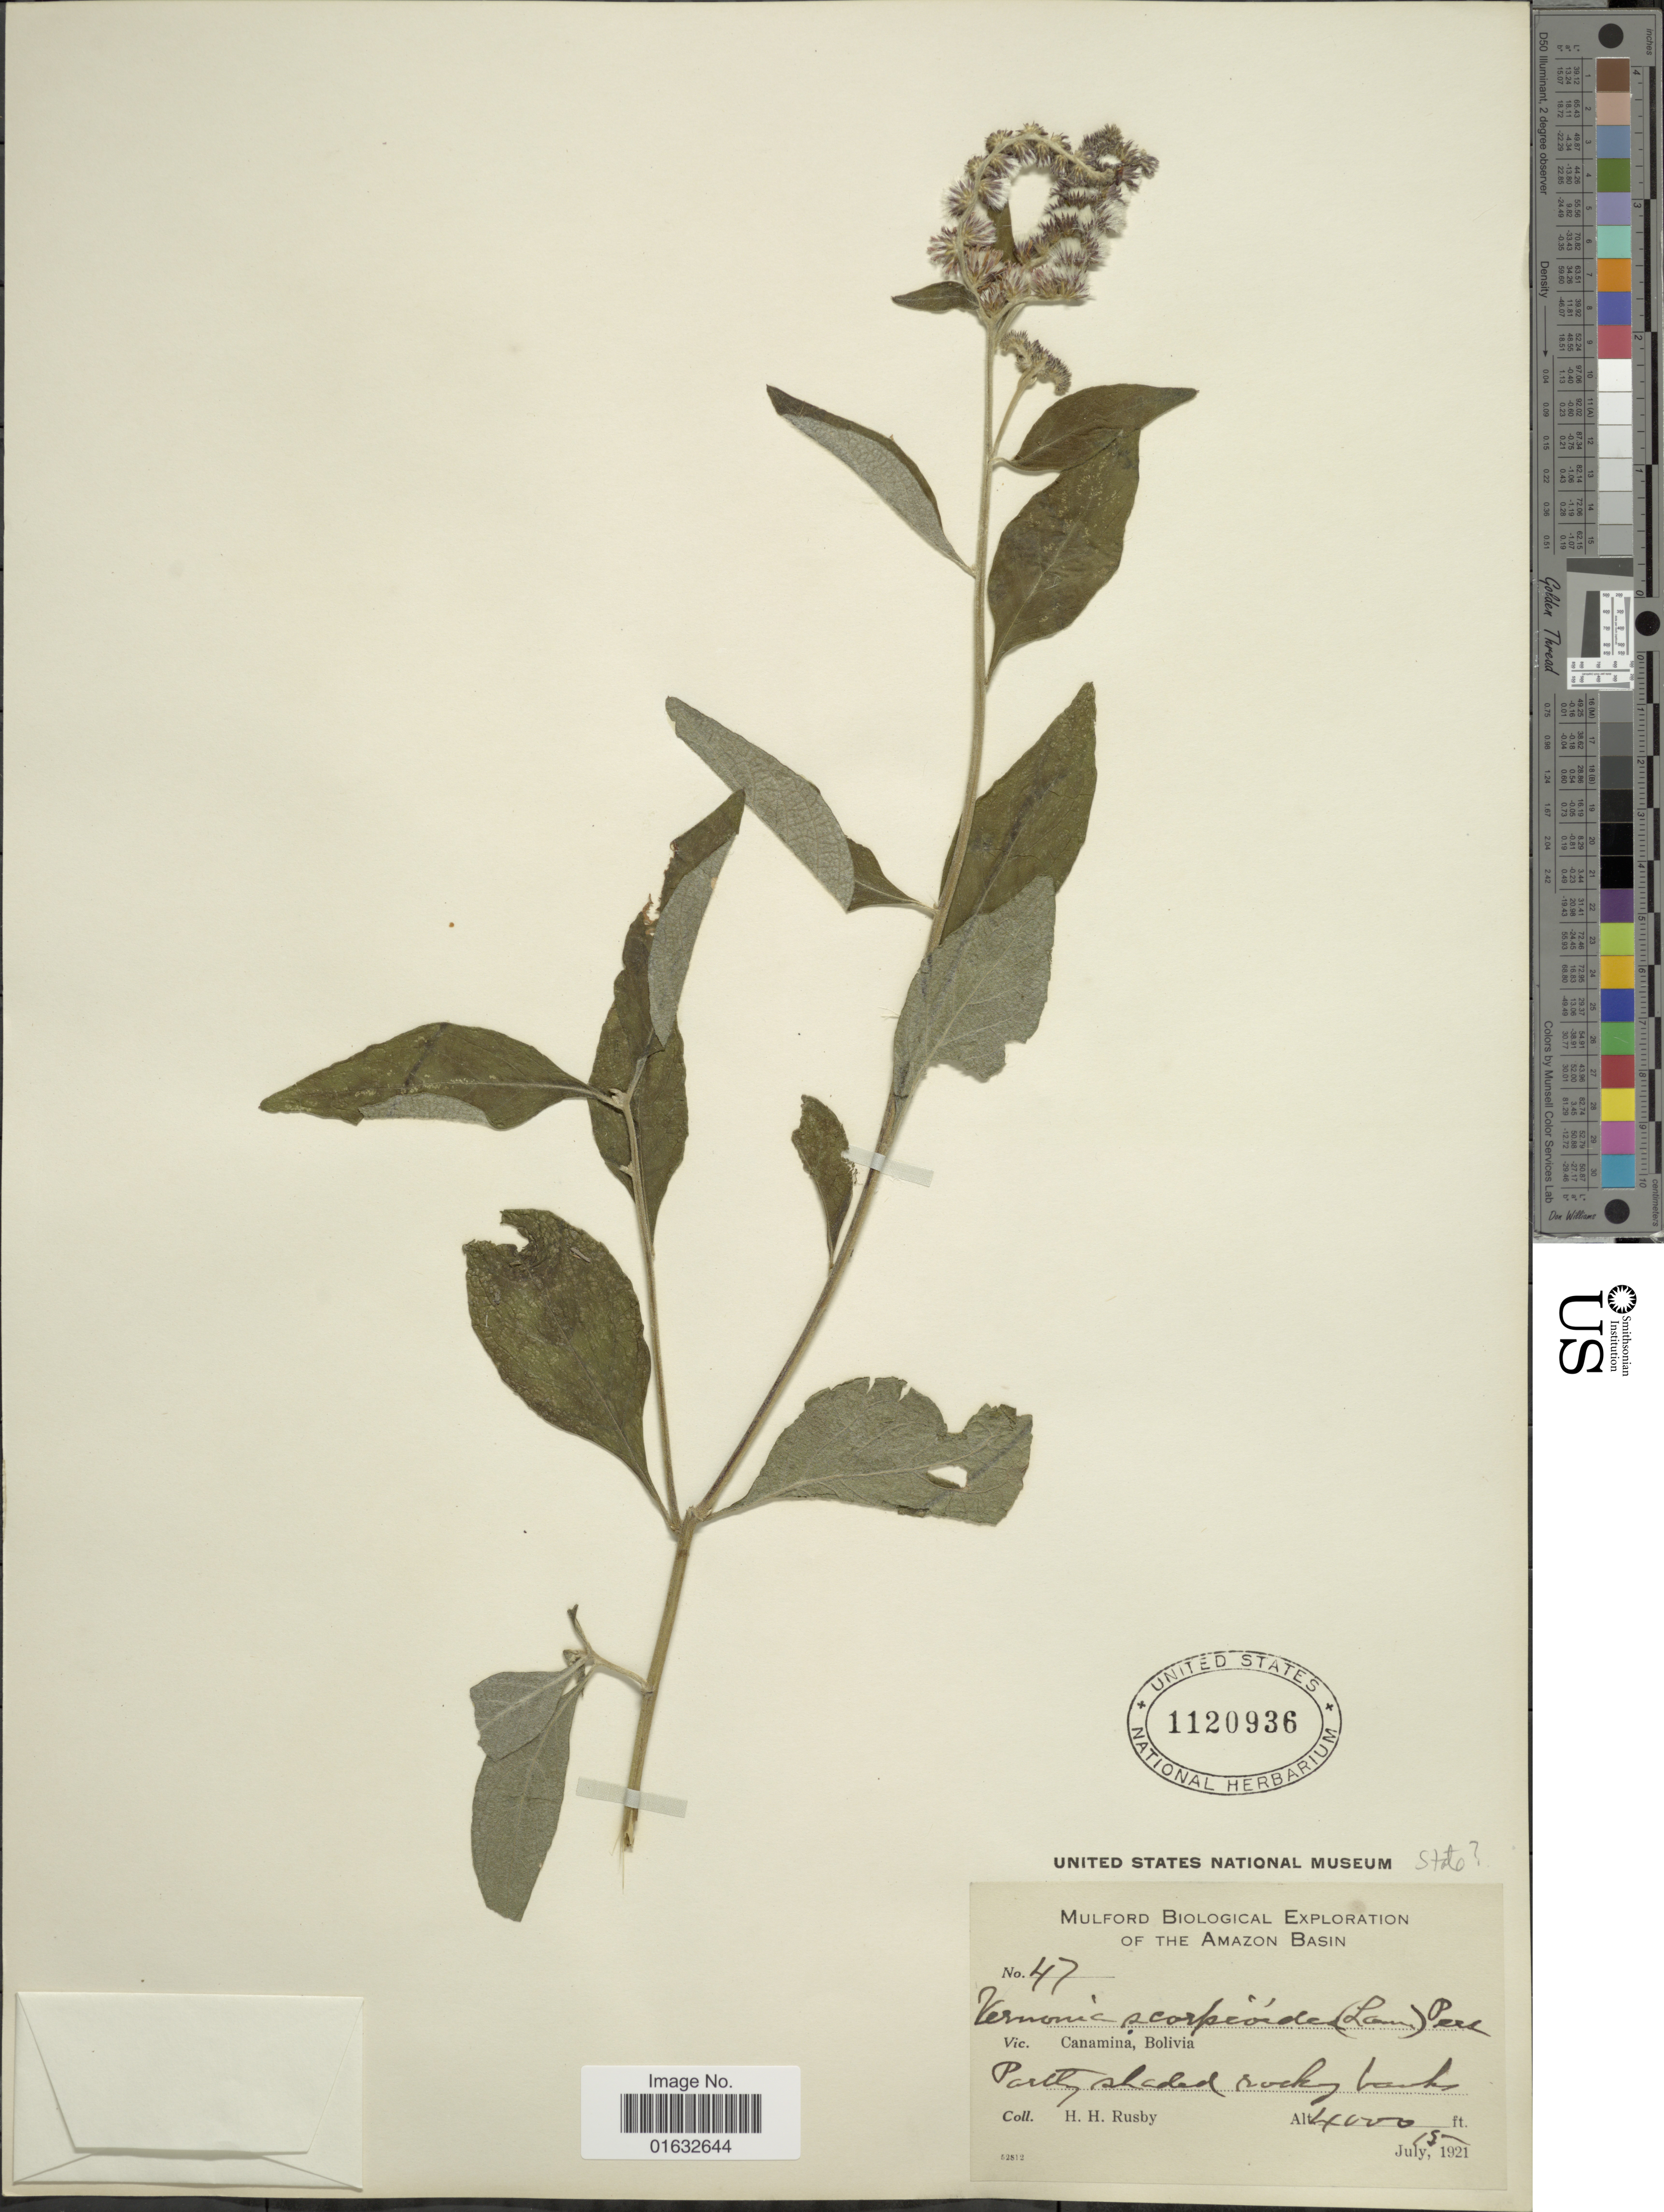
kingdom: Plantae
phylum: Tracheophyta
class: Magnoliopsida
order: Asterales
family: Asteraceae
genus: Cyrtocymura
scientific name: Cyrtocymura scorpioides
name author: (Lam.) H. Rob.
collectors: H. H. Rusby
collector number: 47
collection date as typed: July 15, 1921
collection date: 1921-07-15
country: Bolivia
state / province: La Paz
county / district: Inquisivi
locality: Cañamina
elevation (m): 1219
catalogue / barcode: US 1120936